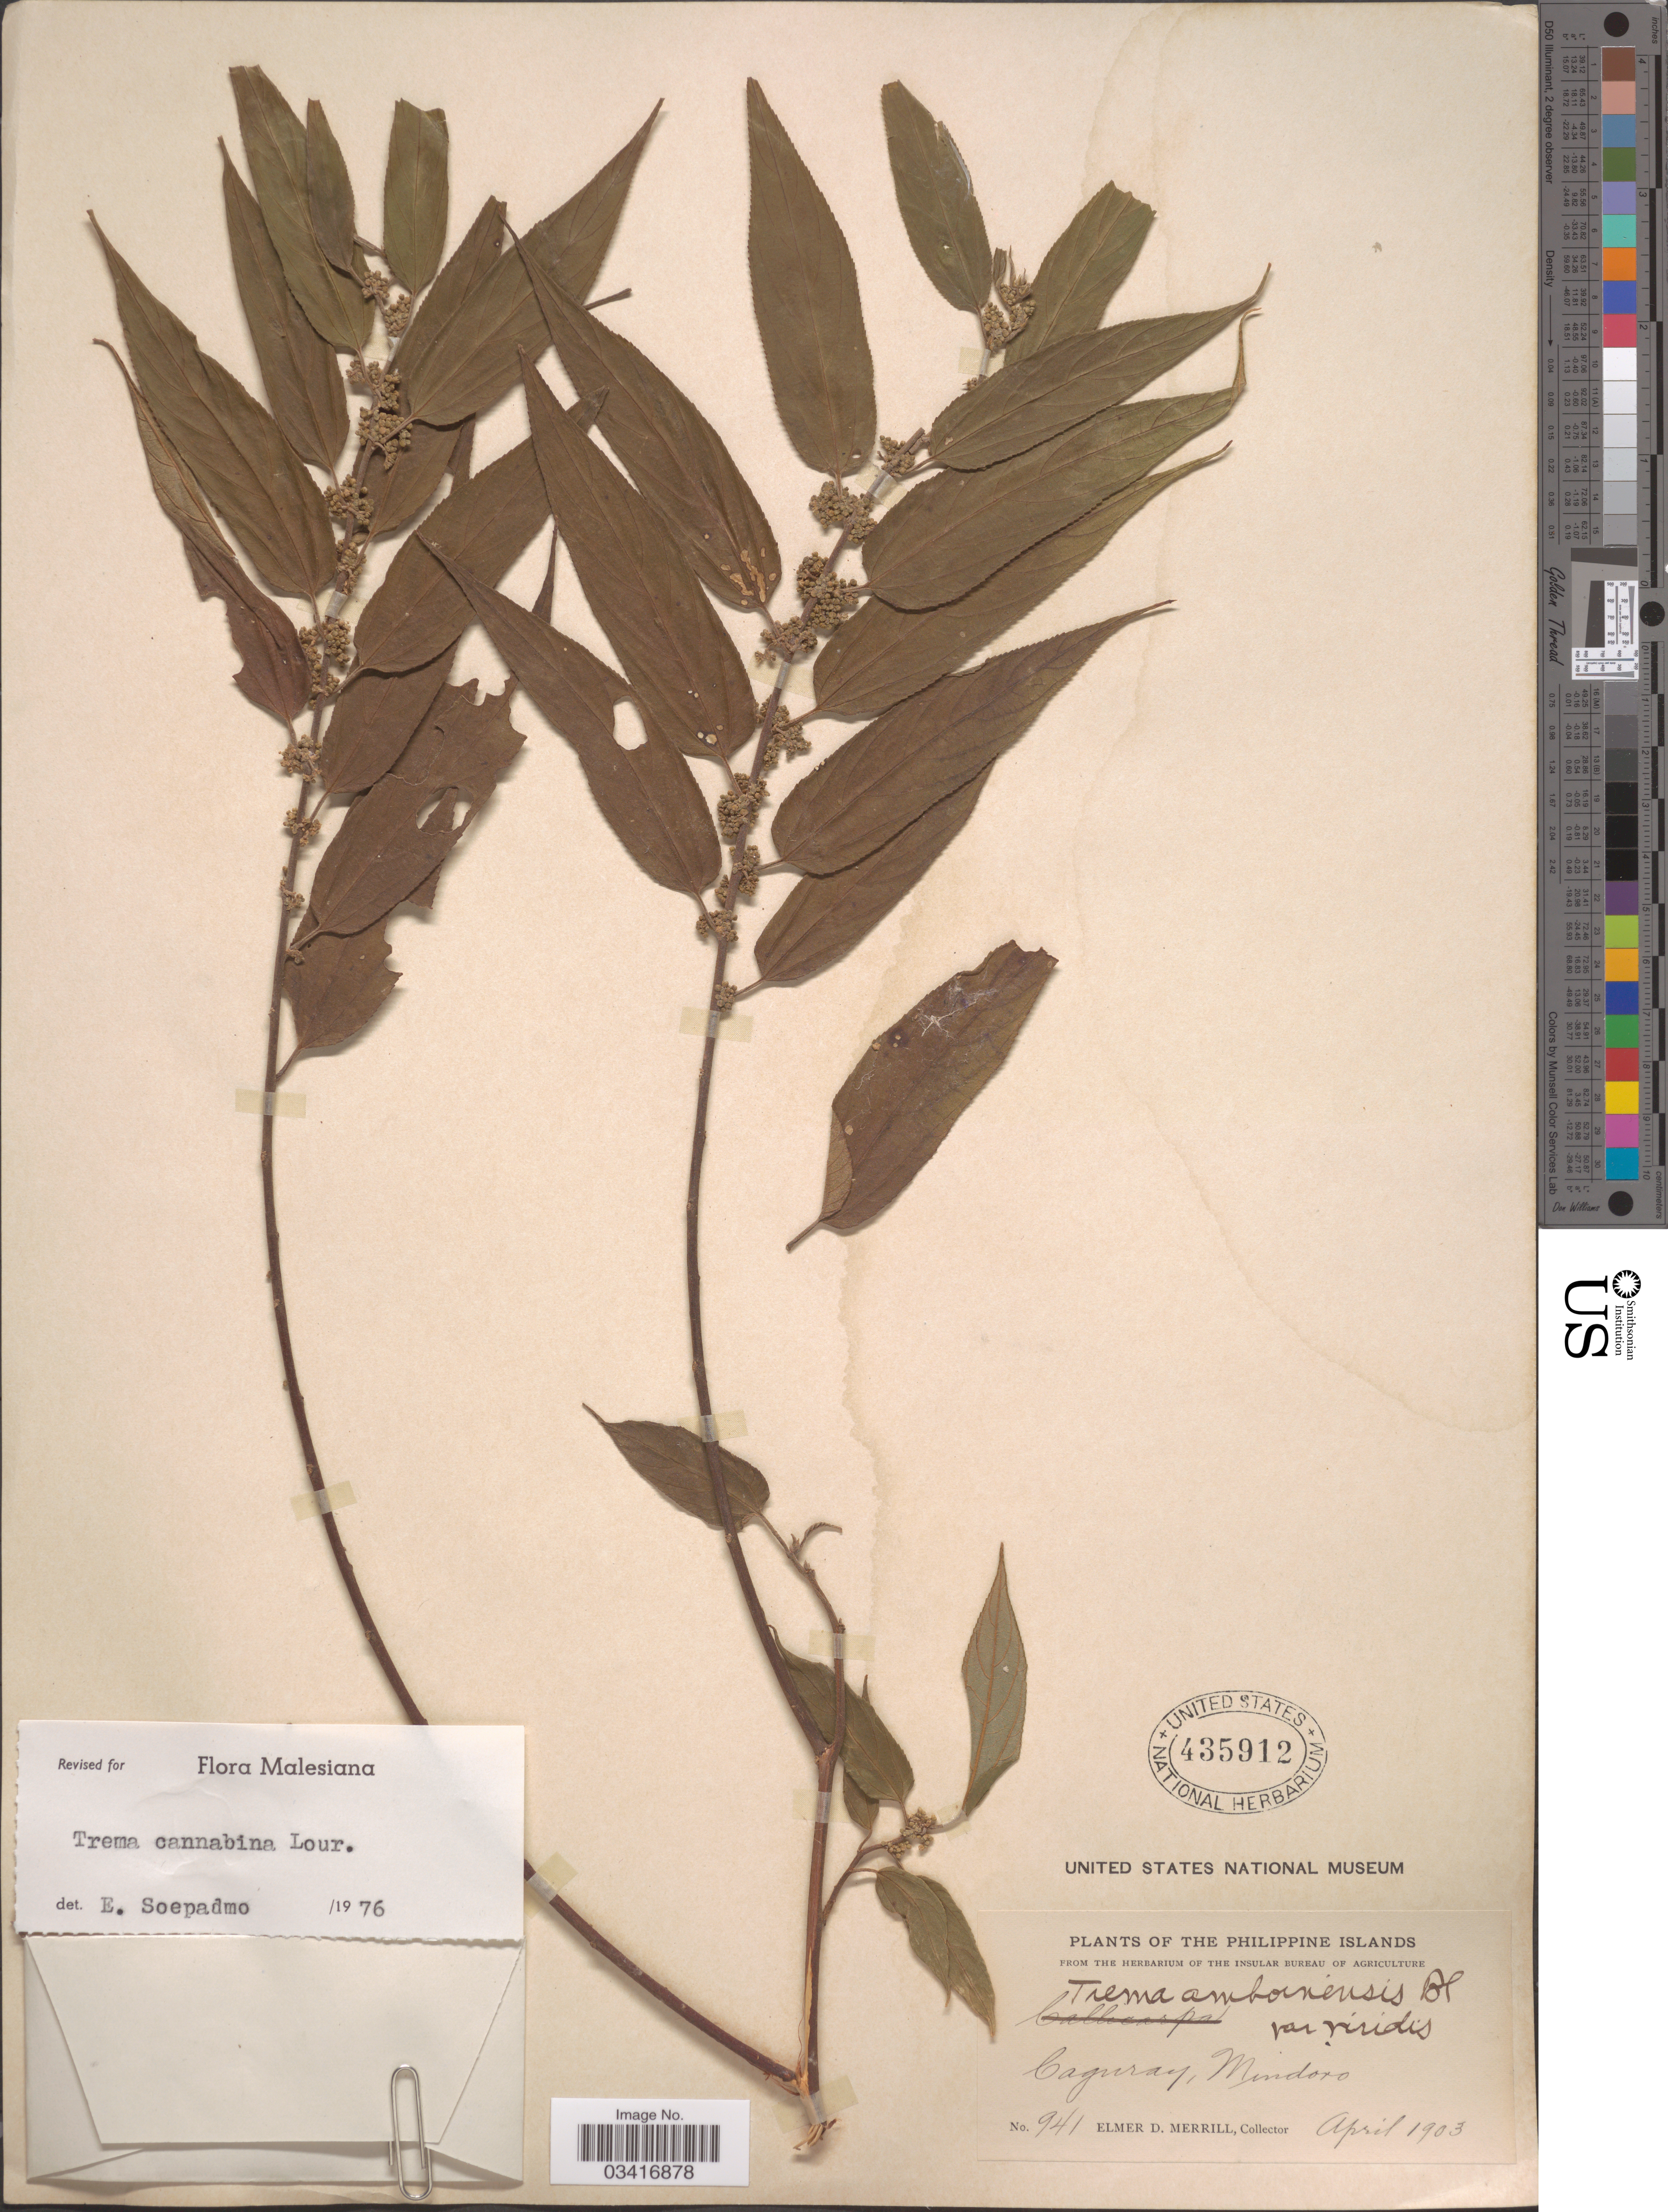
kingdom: Plantae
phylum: Tracheophyta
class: Magnoliopsida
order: Rosales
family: Cannabaceae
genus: Trema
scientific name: Trema cannabina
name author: Lour.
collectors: E. D. Merrill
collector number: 941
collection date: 1903-04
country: Philippines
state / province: Mimaropa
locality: Caguray, Mindoro.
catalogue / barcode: US 435912